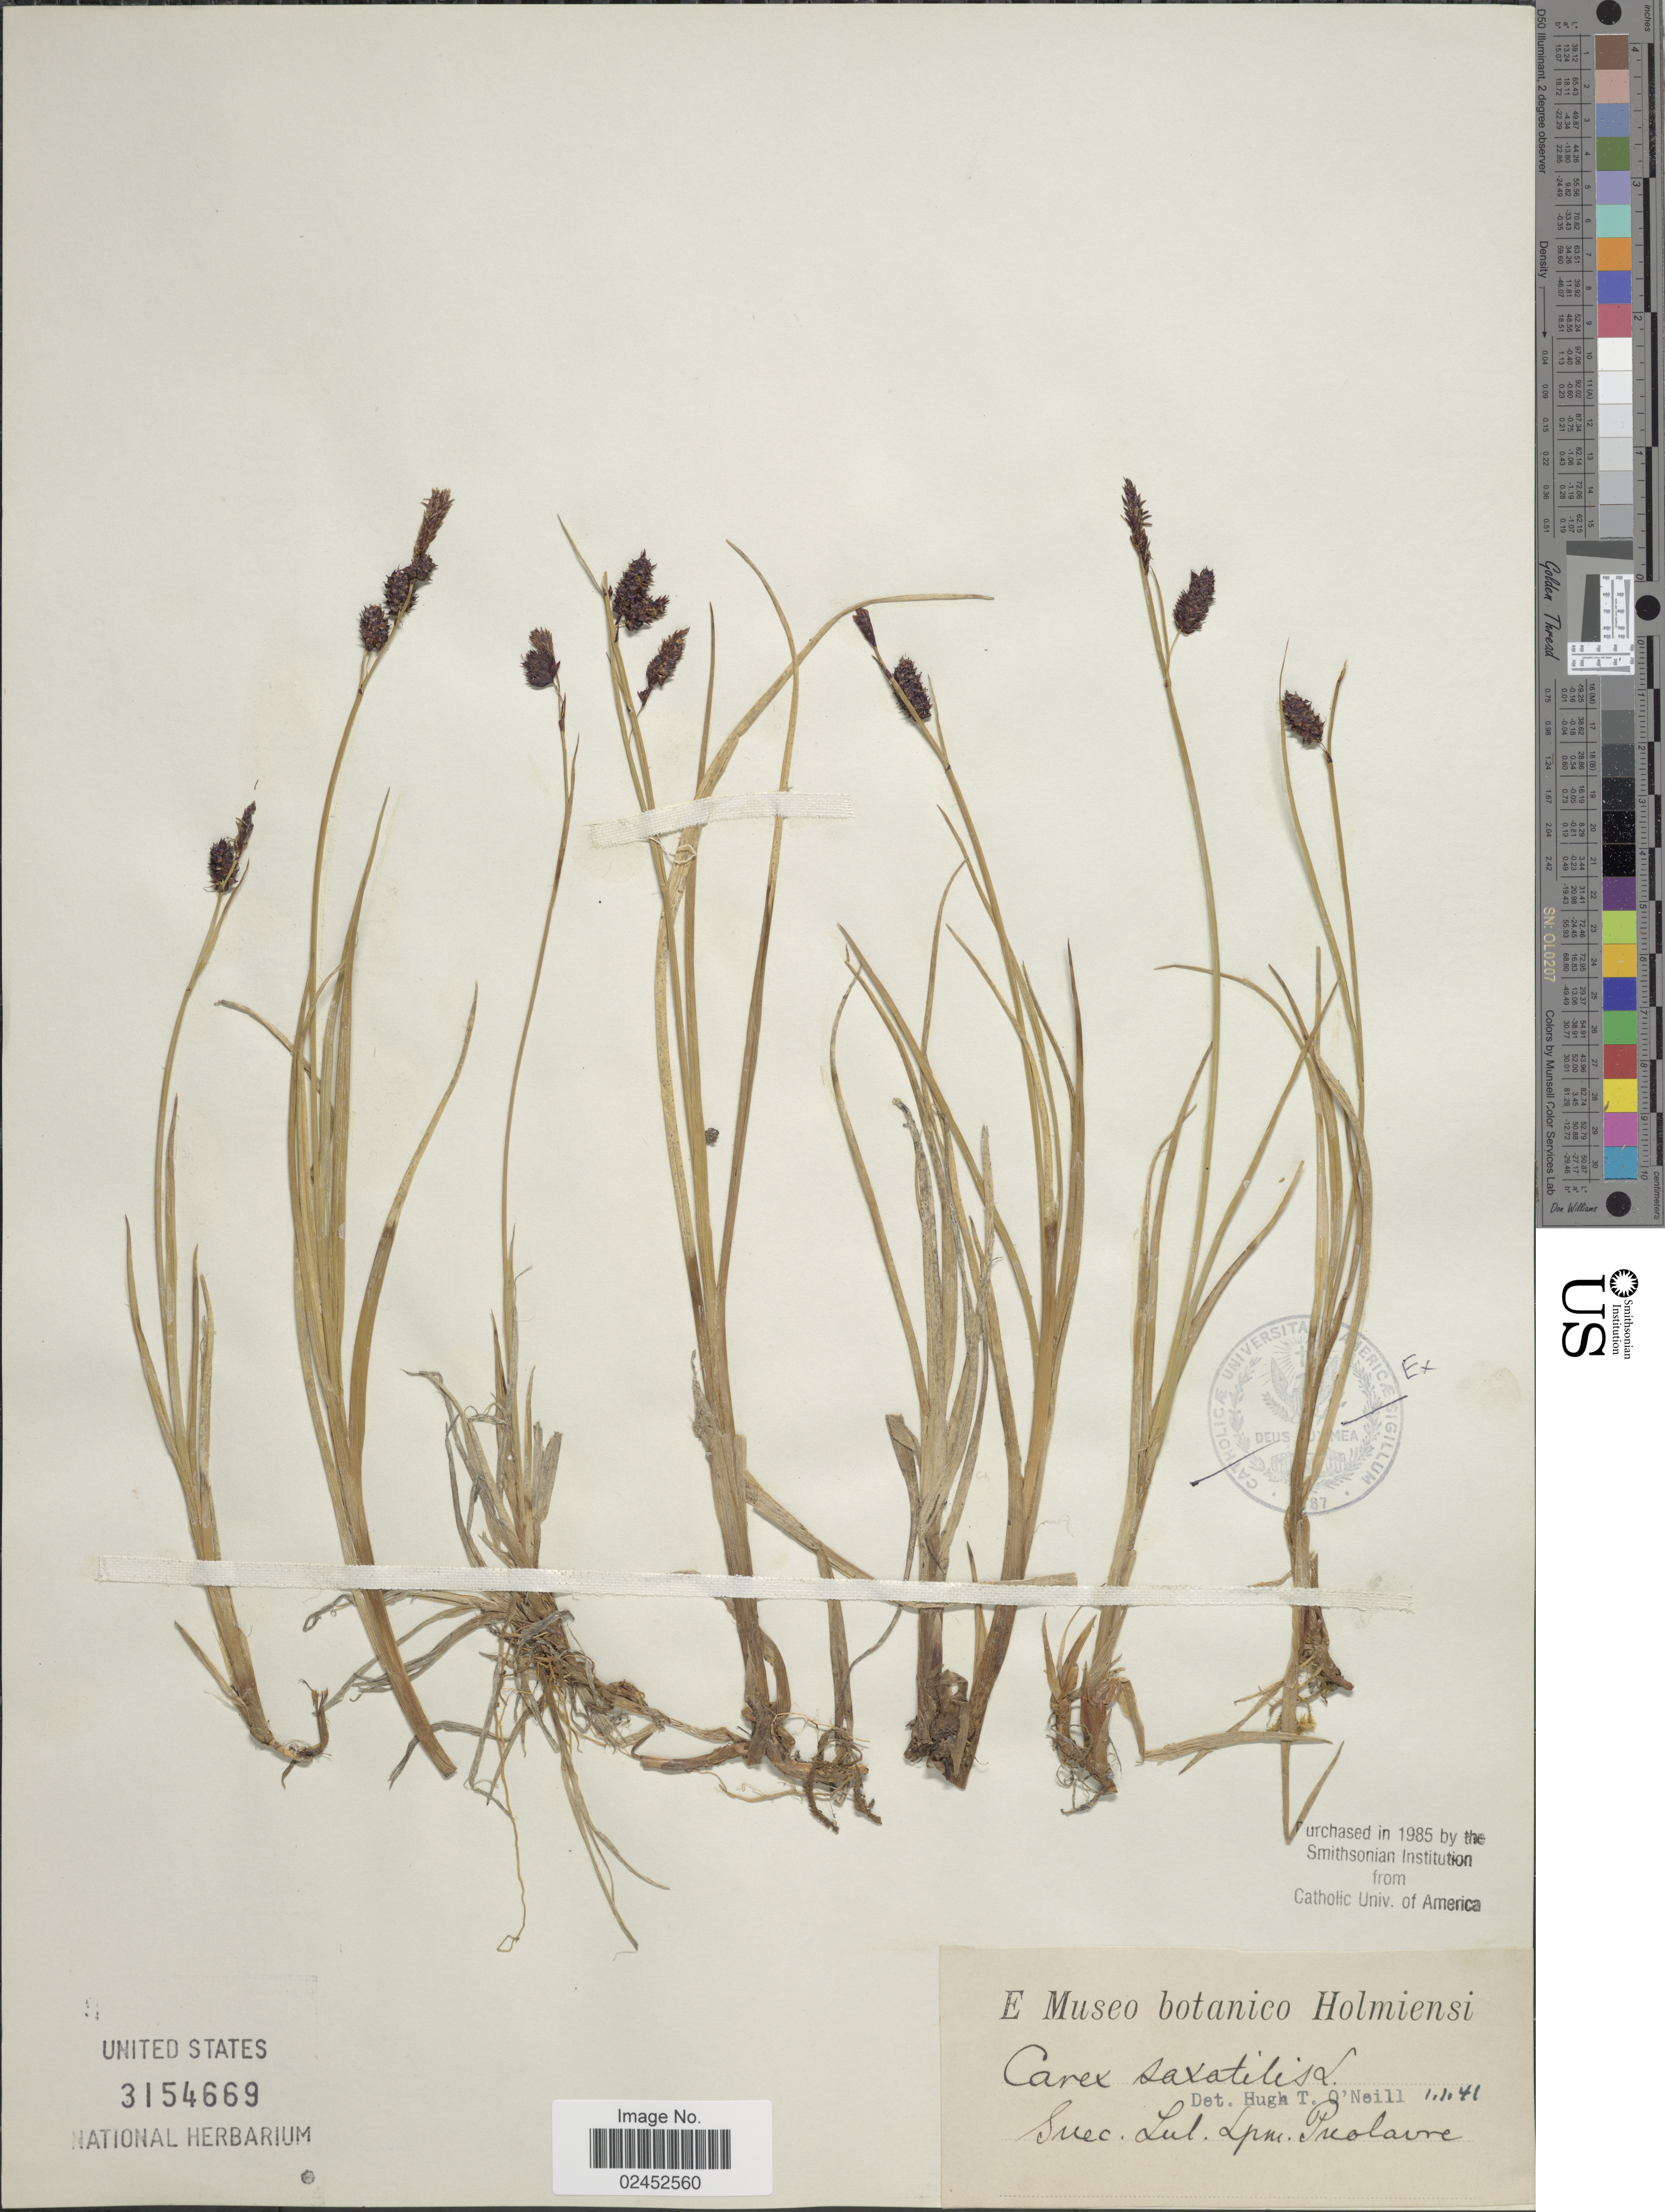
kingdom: Plantae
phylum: Tracheophyta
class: Liliopsida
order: Poales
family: Cyperaceae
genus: Carex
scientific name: Carex saxatilis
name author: L.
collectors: ex Museo botan. Holmiensi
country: Sweden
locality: Suec. Lul. Lpm. Prolavre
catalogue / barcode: US 3154669